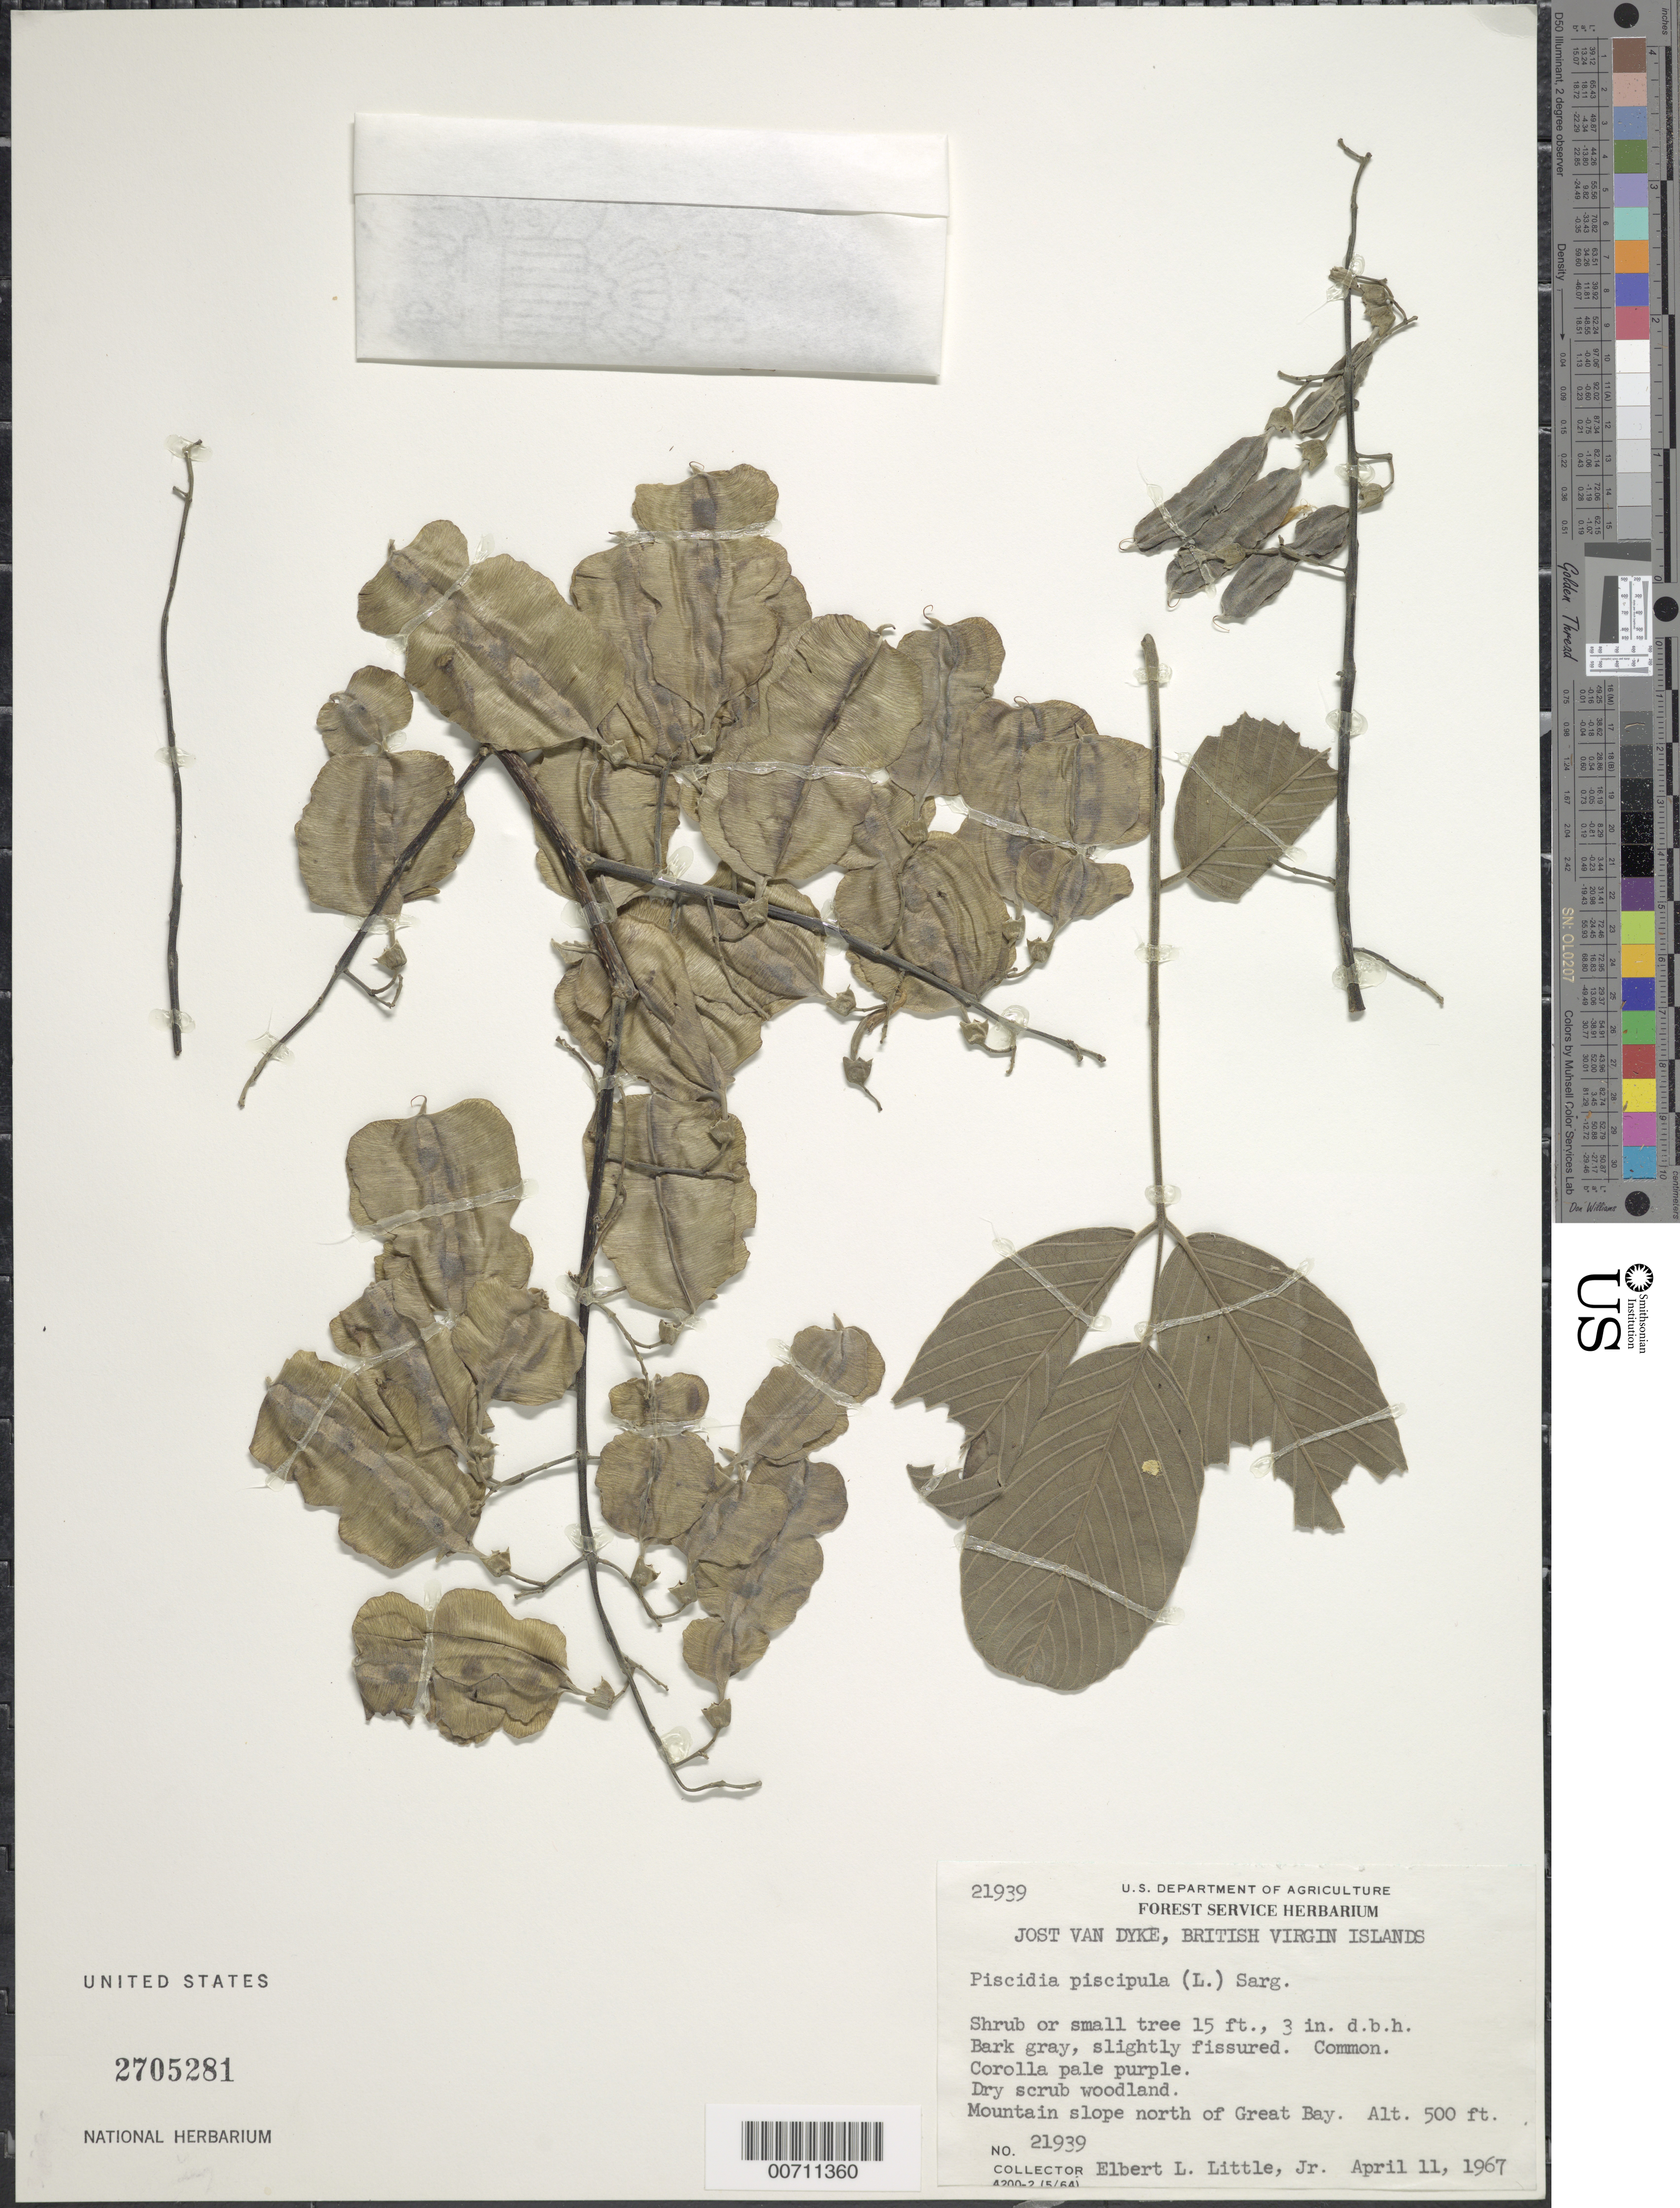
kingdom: Plantae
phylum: Tracheophyta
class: Magnoliopsida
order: Fabales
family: Fabaceae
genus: Piscidia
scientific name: Piscidia piscipula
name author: (L.) Sarg.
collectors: E. L. Little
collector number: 21939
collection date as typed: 11 Apr 1967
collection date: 1967-04-11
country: British Virgin Islands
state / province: Jost Van Dyke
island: Jost Van Dyke Island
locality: Great Bay, N of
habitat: Dry scrub woodland on Mountain Slope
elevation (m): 152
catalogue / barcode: US 2705281